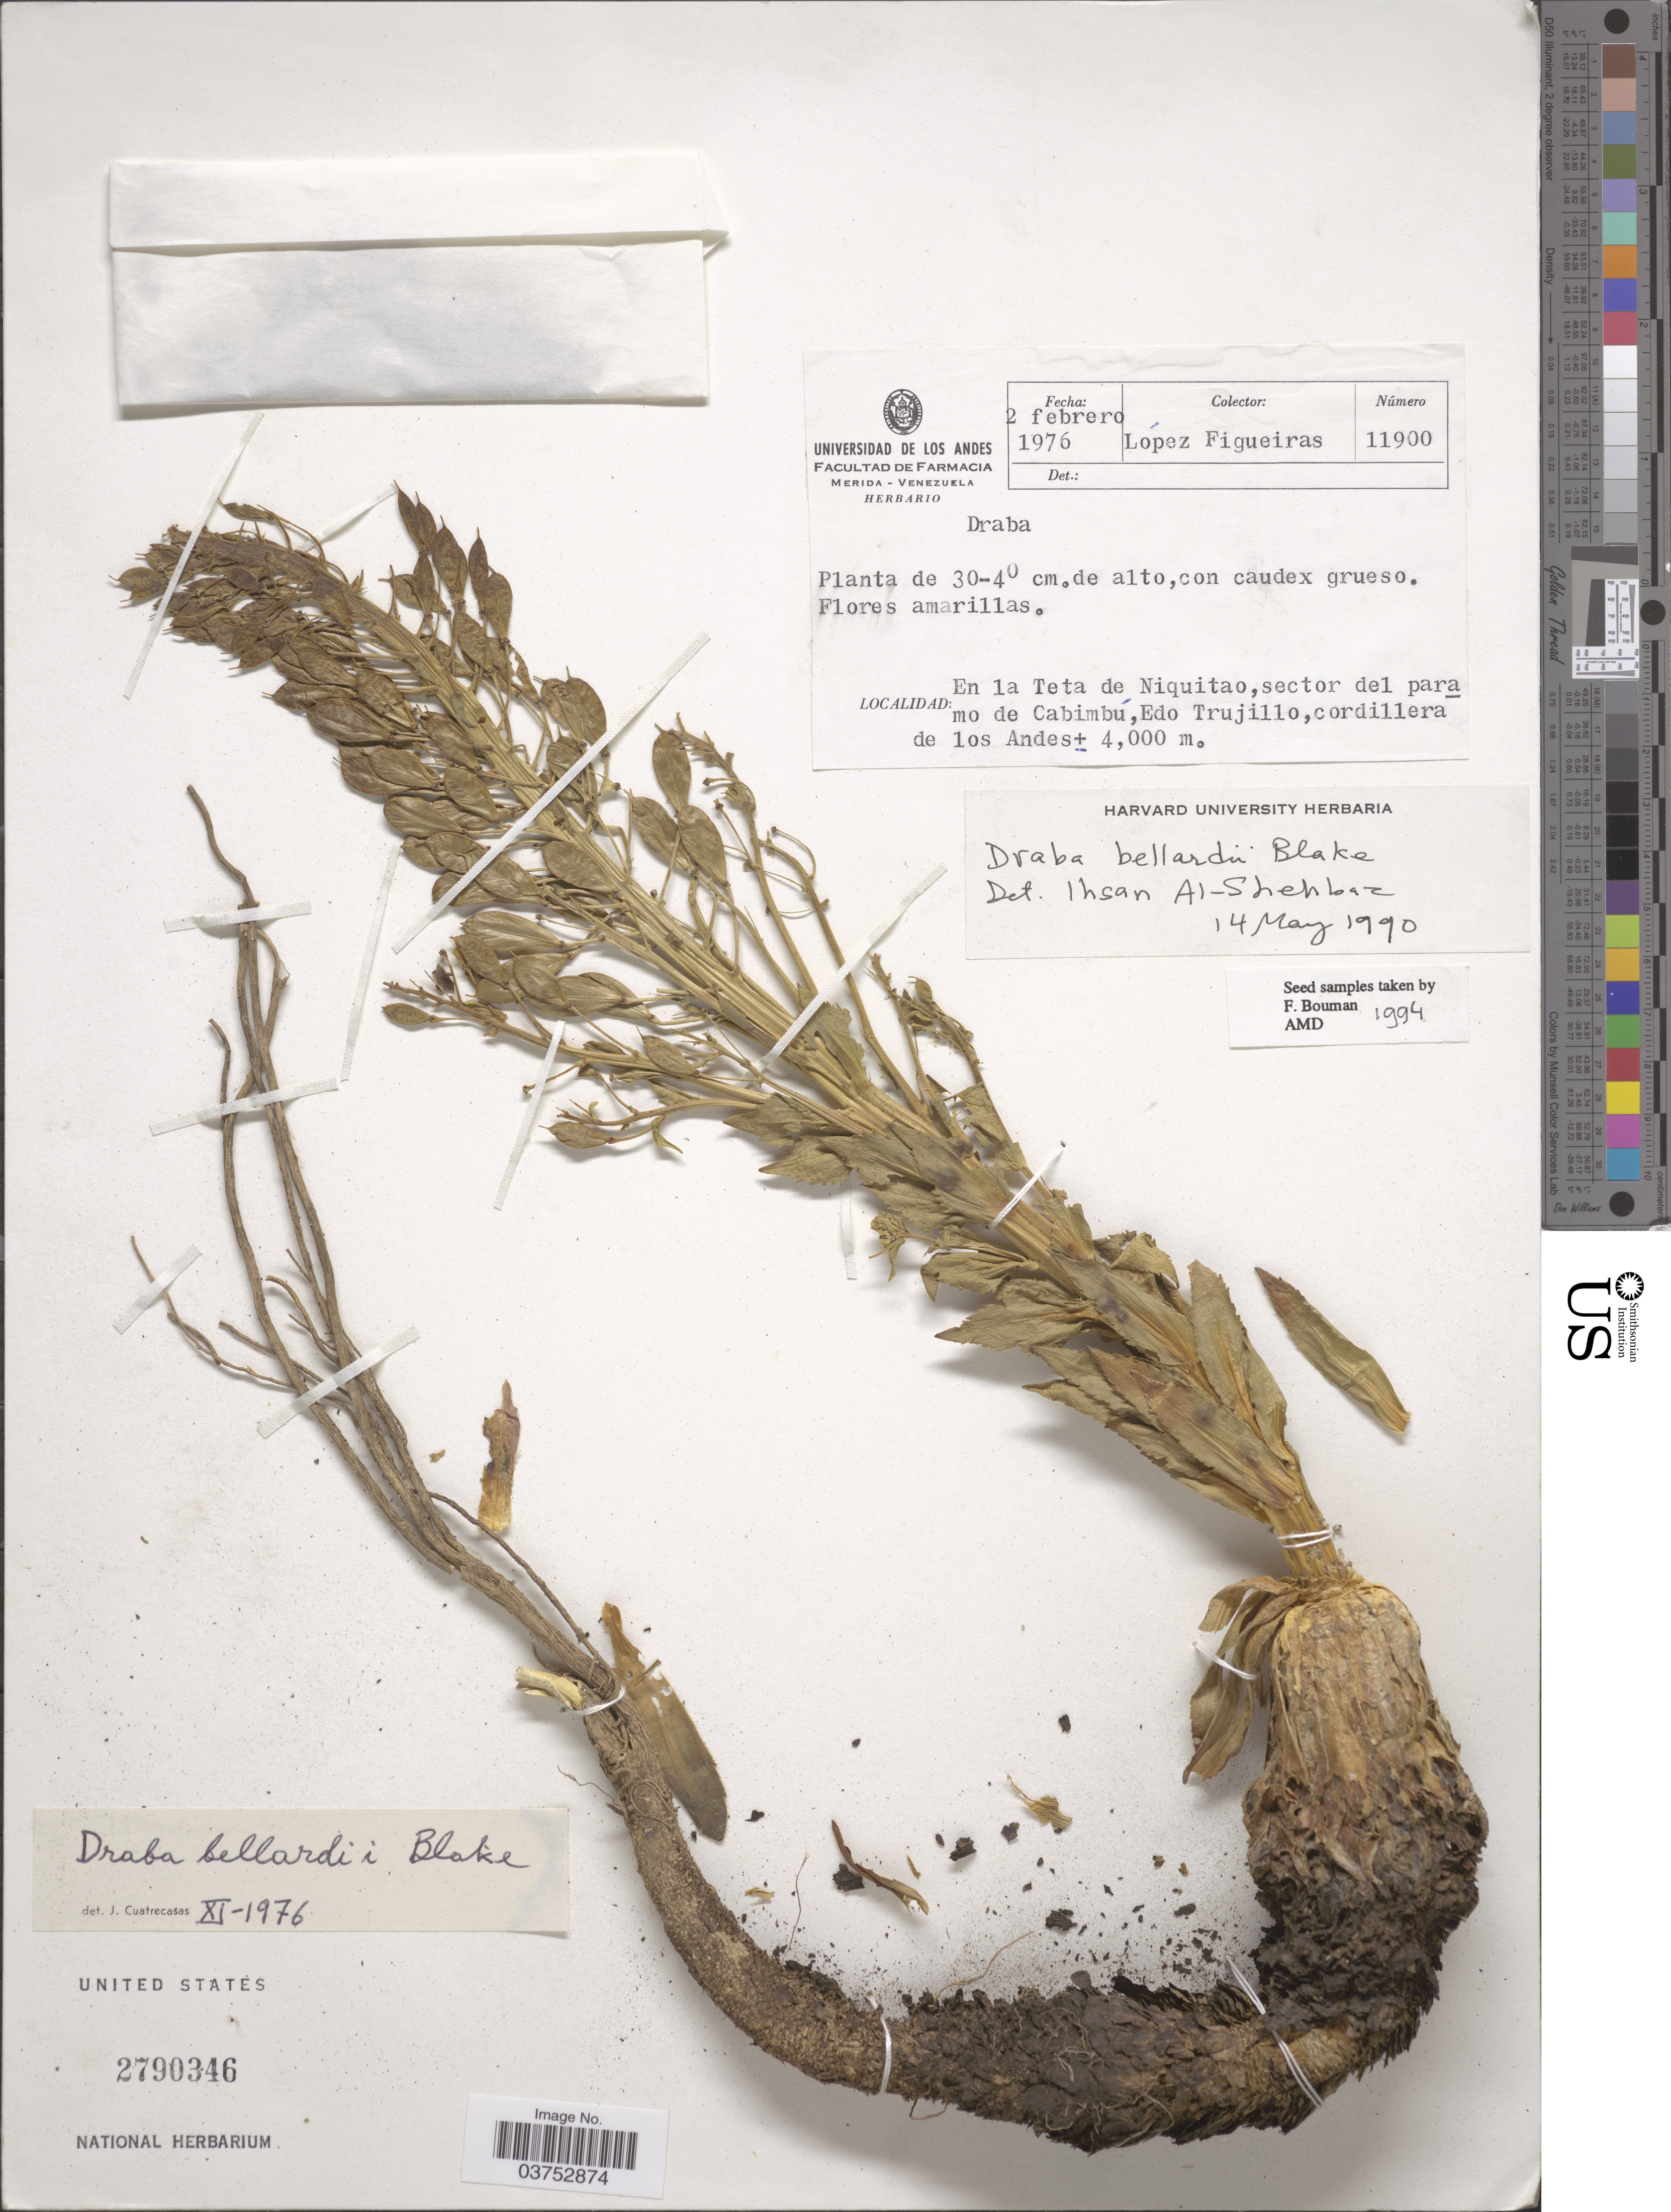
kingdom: Plantae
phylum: Tracheophyta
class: Magnoliopsida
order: Brassicales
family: Brassicaceae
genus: Draba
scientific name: Draba bellardii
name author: S.F. Blake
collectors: M. López Figueiras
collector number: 11900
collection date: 1976-02-02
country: Venezuela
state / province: Trujillo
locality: En la Teta de Niquitao, sector del paramo de Cabimbú, cordillera de los Andes.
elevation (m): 4000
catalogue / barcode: US 2790346